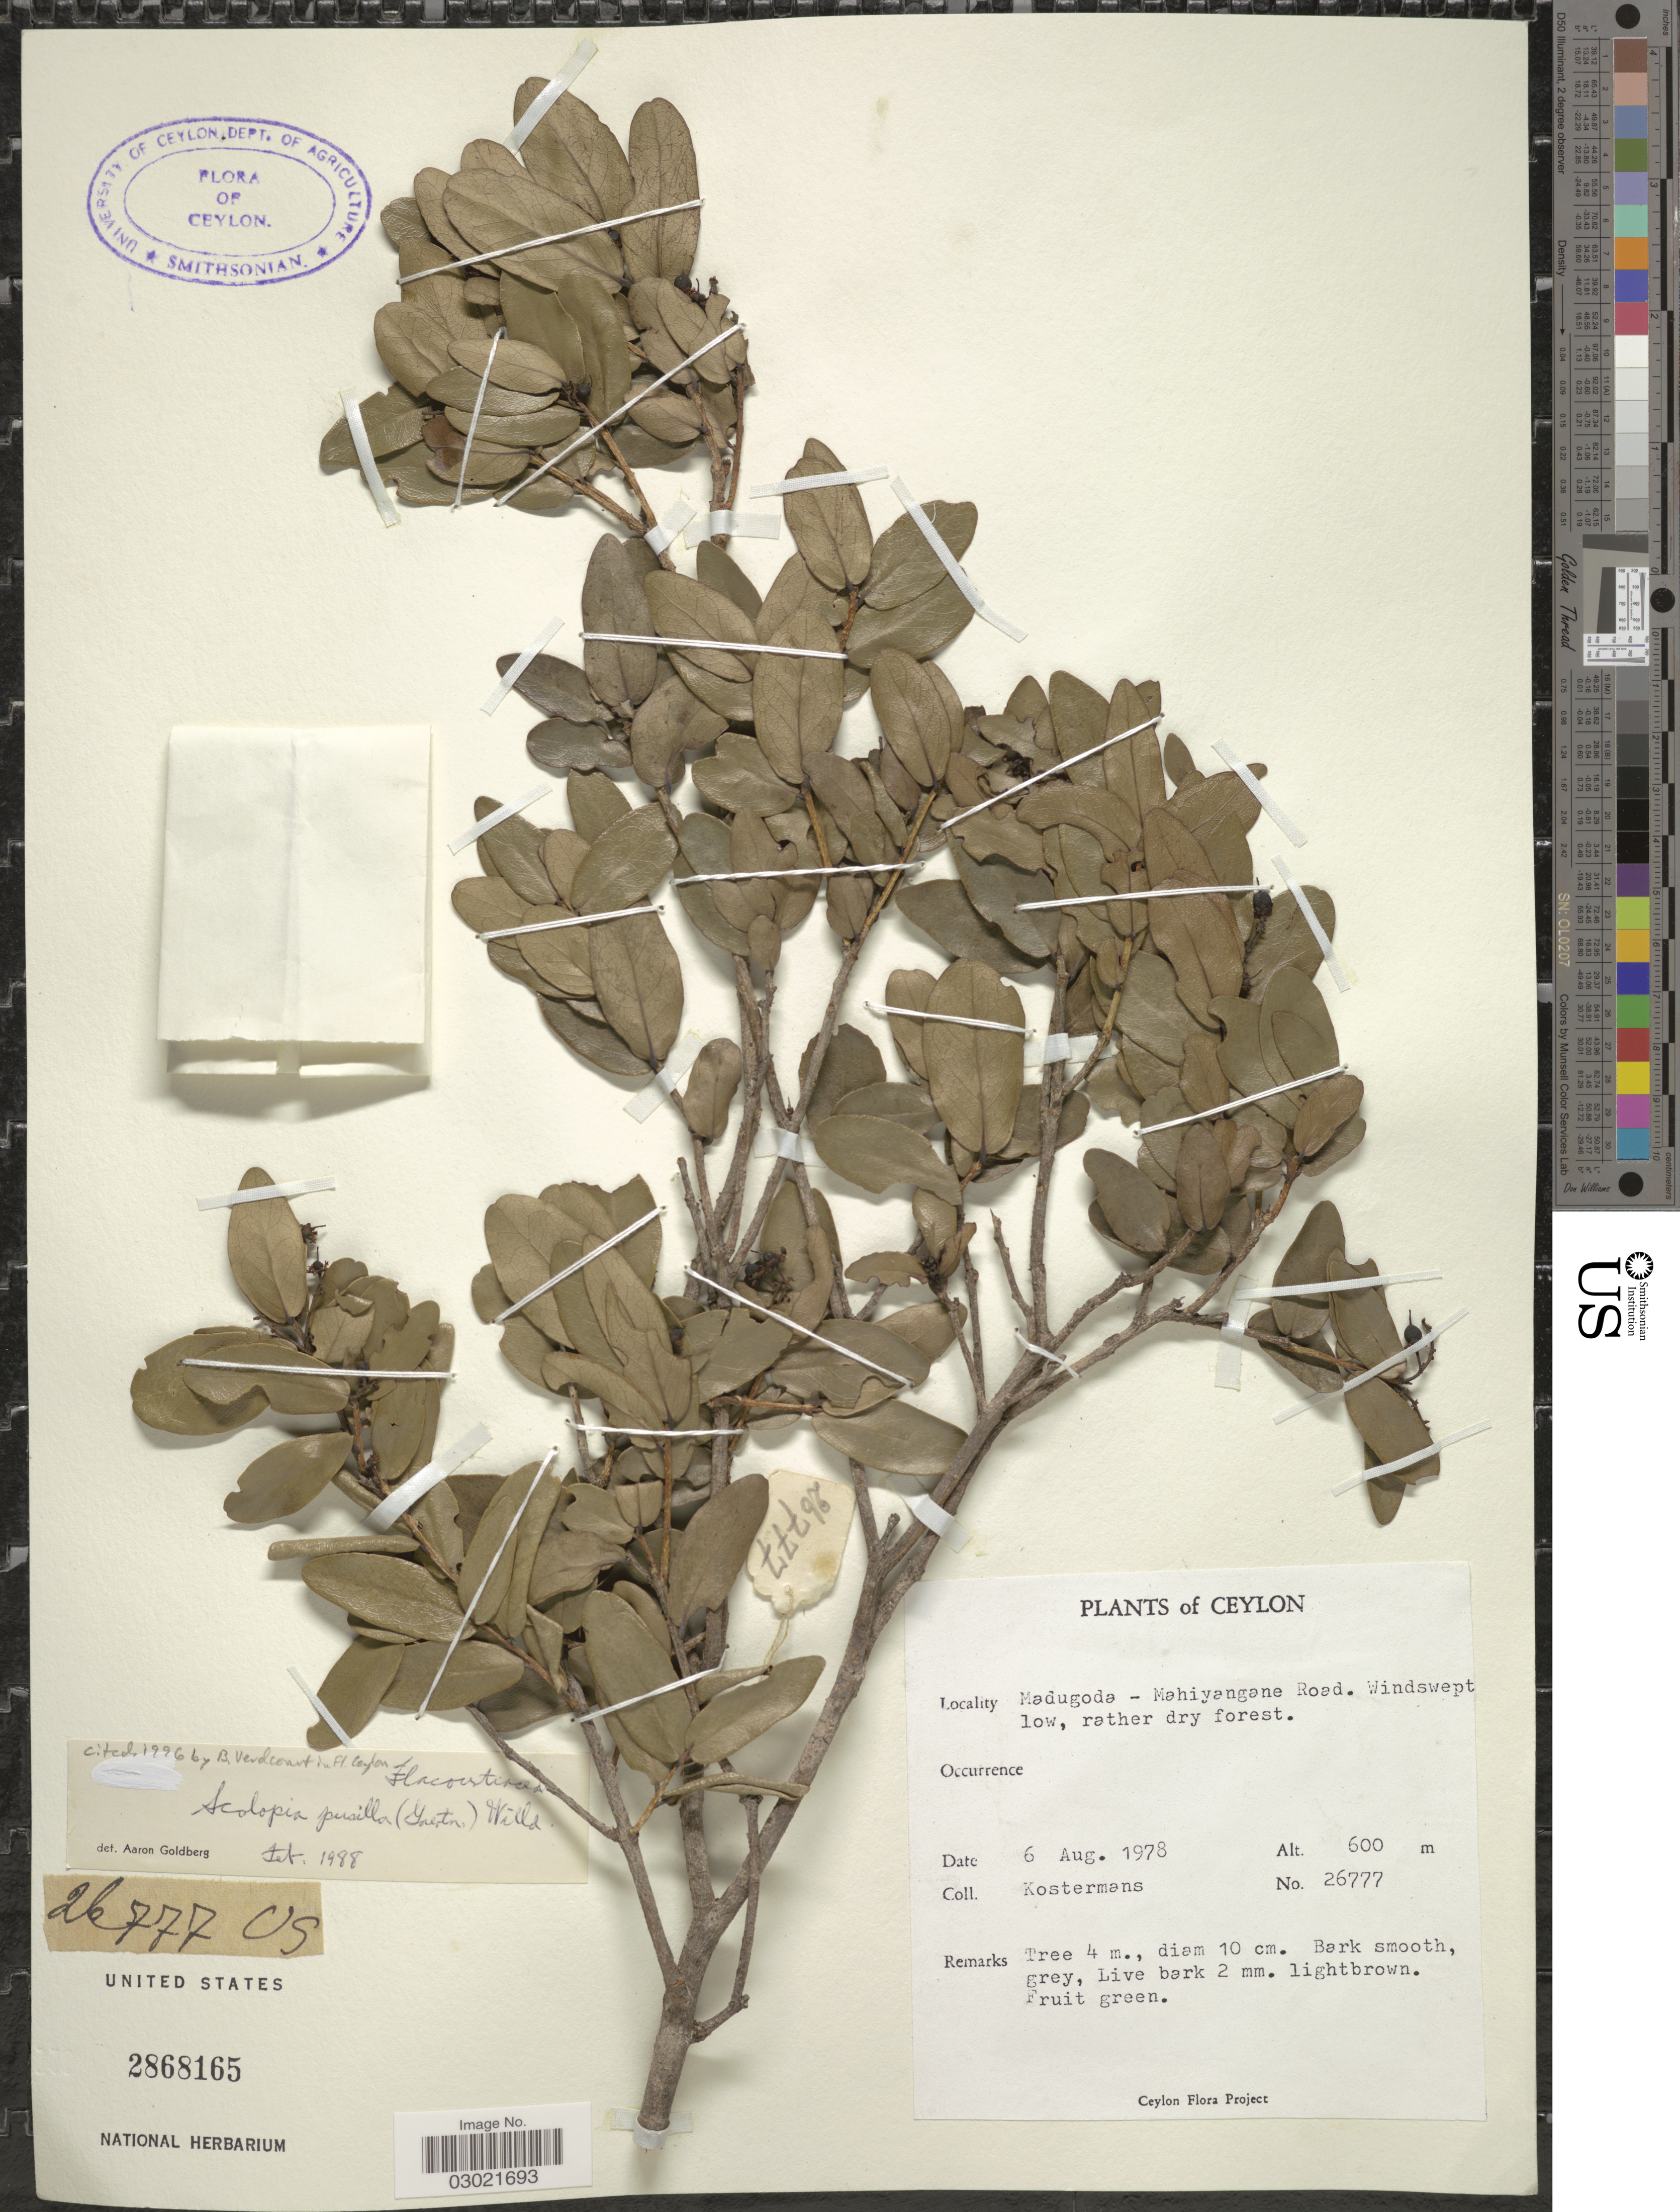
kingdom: Plantae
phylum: Tracheophyta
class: Magnoliopsida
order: Malpighiales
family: Salicaceae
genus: Scolopia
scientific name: Scolopia pusilla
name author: (Gaertn.) Willd.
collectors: Kostermans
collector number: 26777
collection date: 1978-08-06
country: Sri Lanka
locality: Ceylon. Madugoda-Mahinyangane Road.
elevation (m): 600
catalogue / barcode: US 2868165